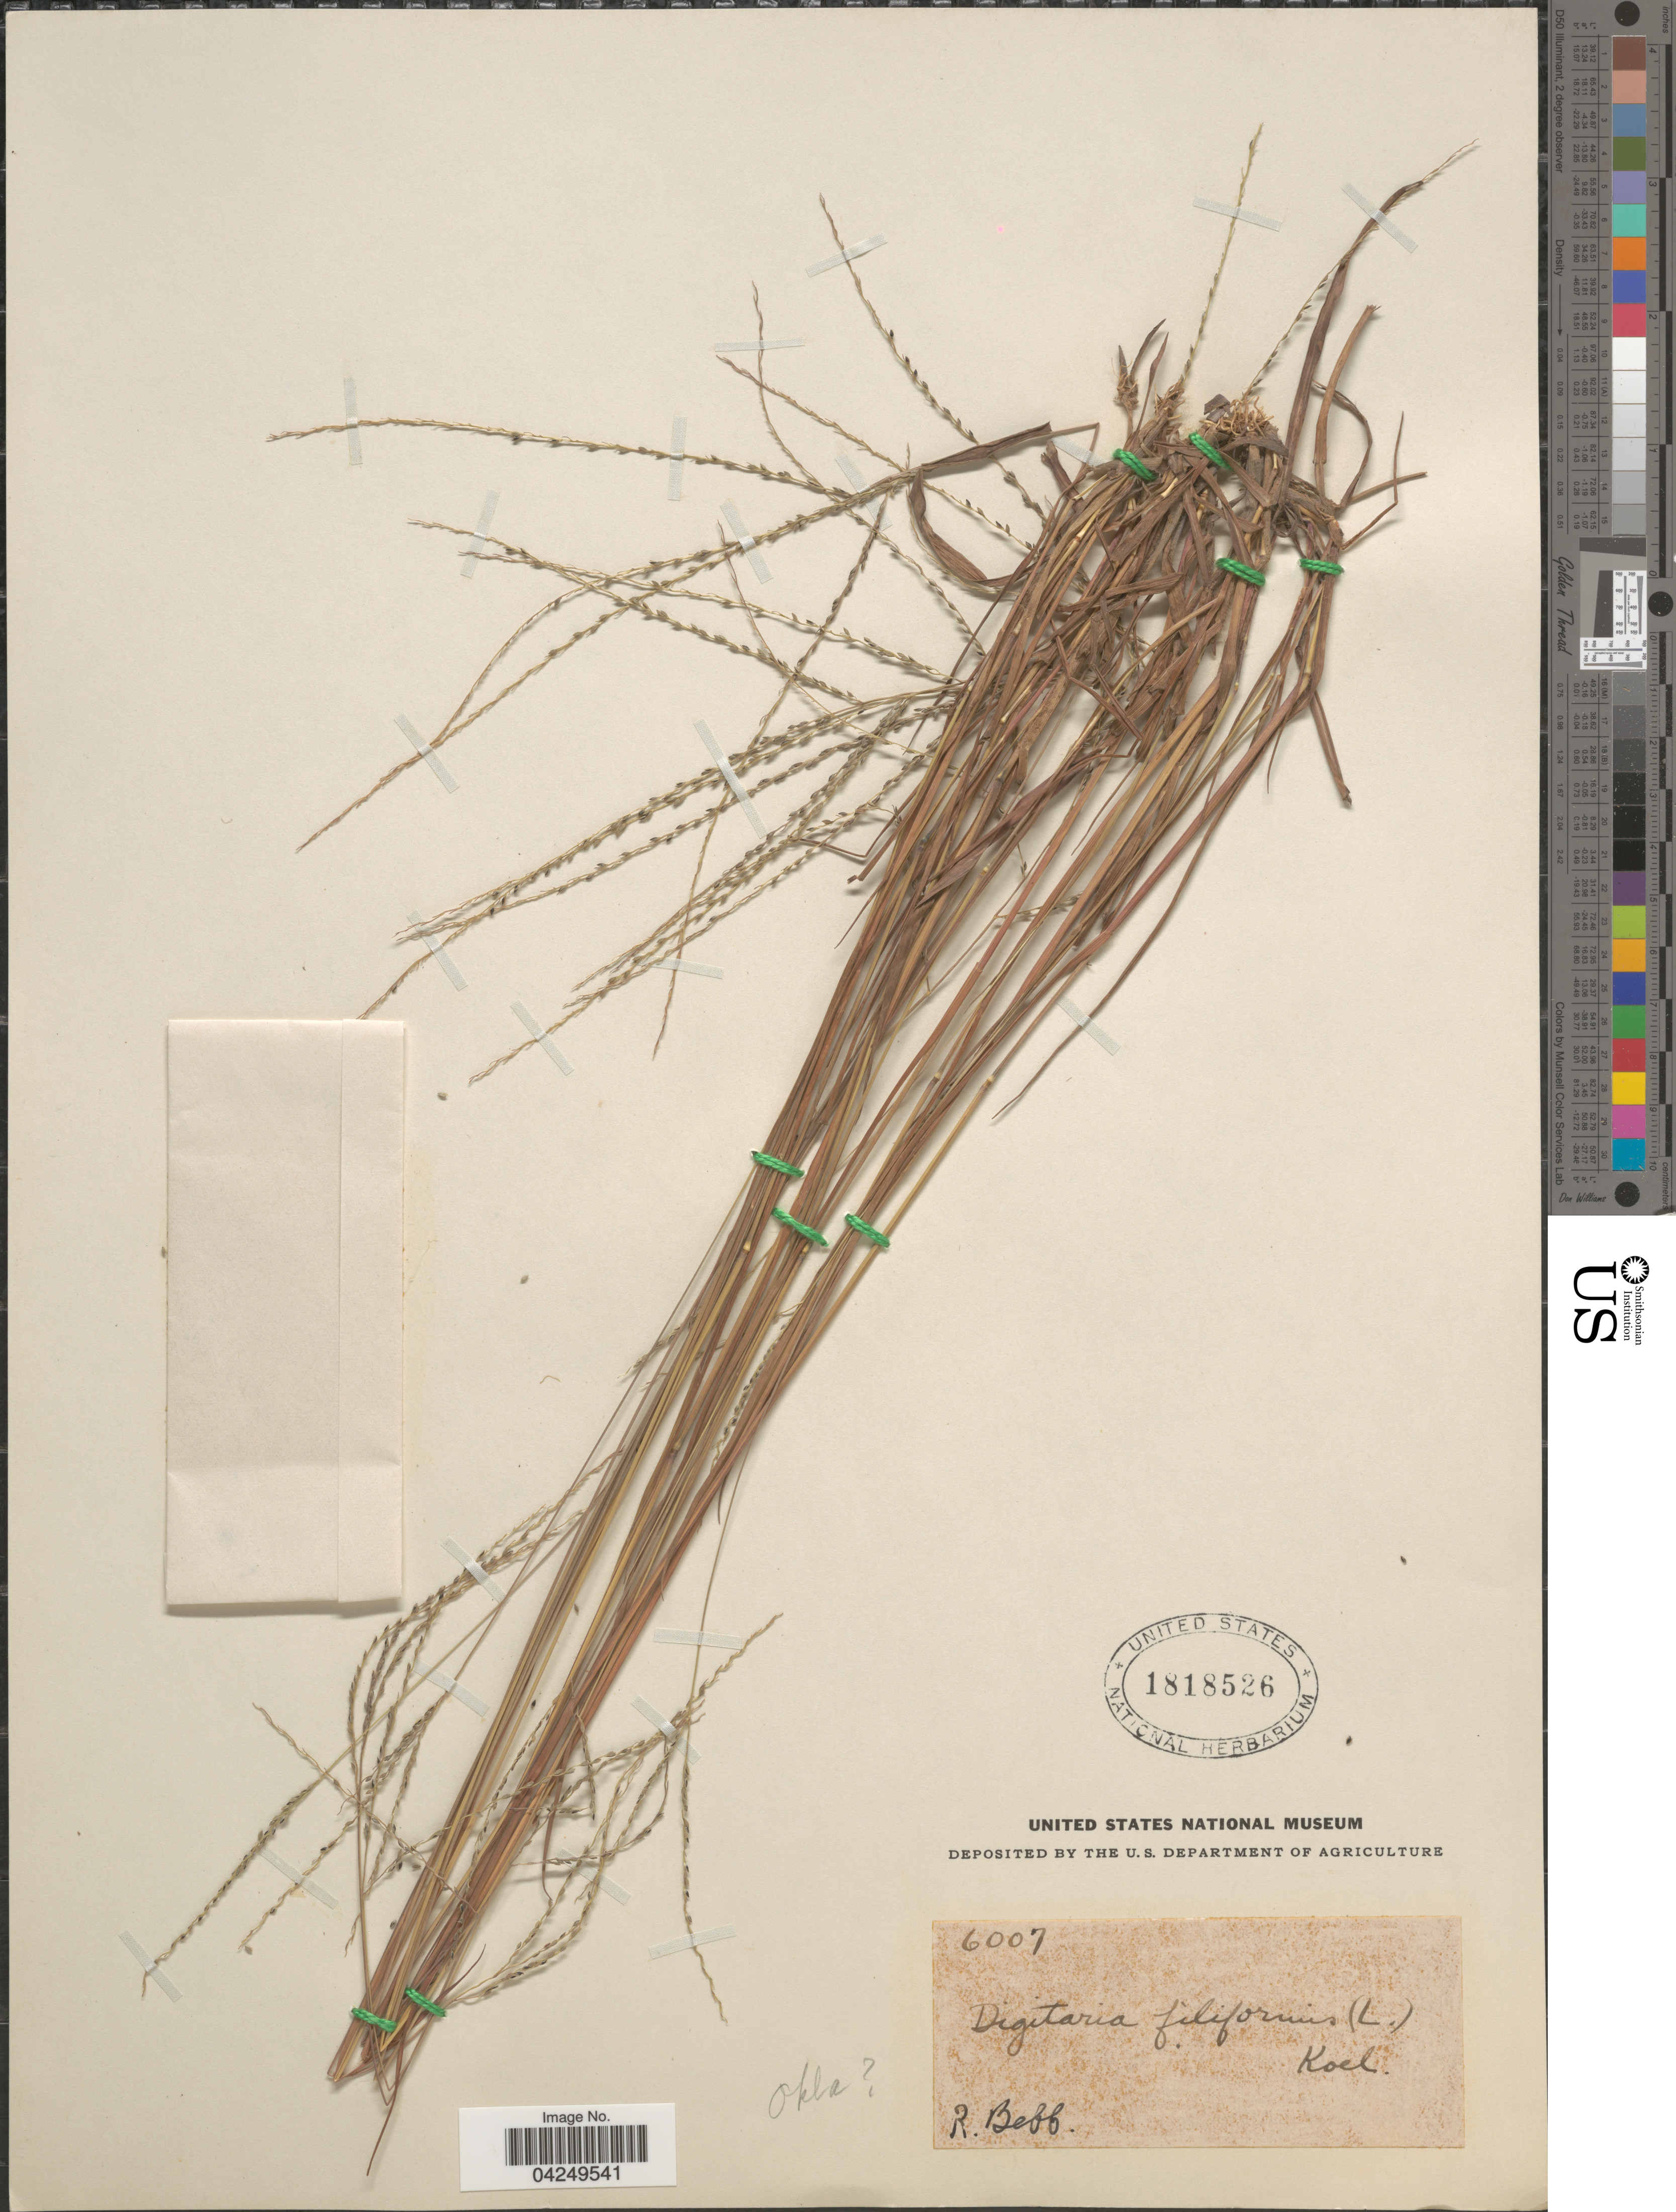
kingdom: Plantae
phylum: Tracheophyta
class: Liliopsida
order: Poales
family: Poaceae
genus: Digitaria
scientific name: Digitaria filiformis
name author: (L.) Koeler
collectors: R. Bebb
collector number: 6007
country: United States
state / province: Oklahoma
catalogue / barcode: US 1818526